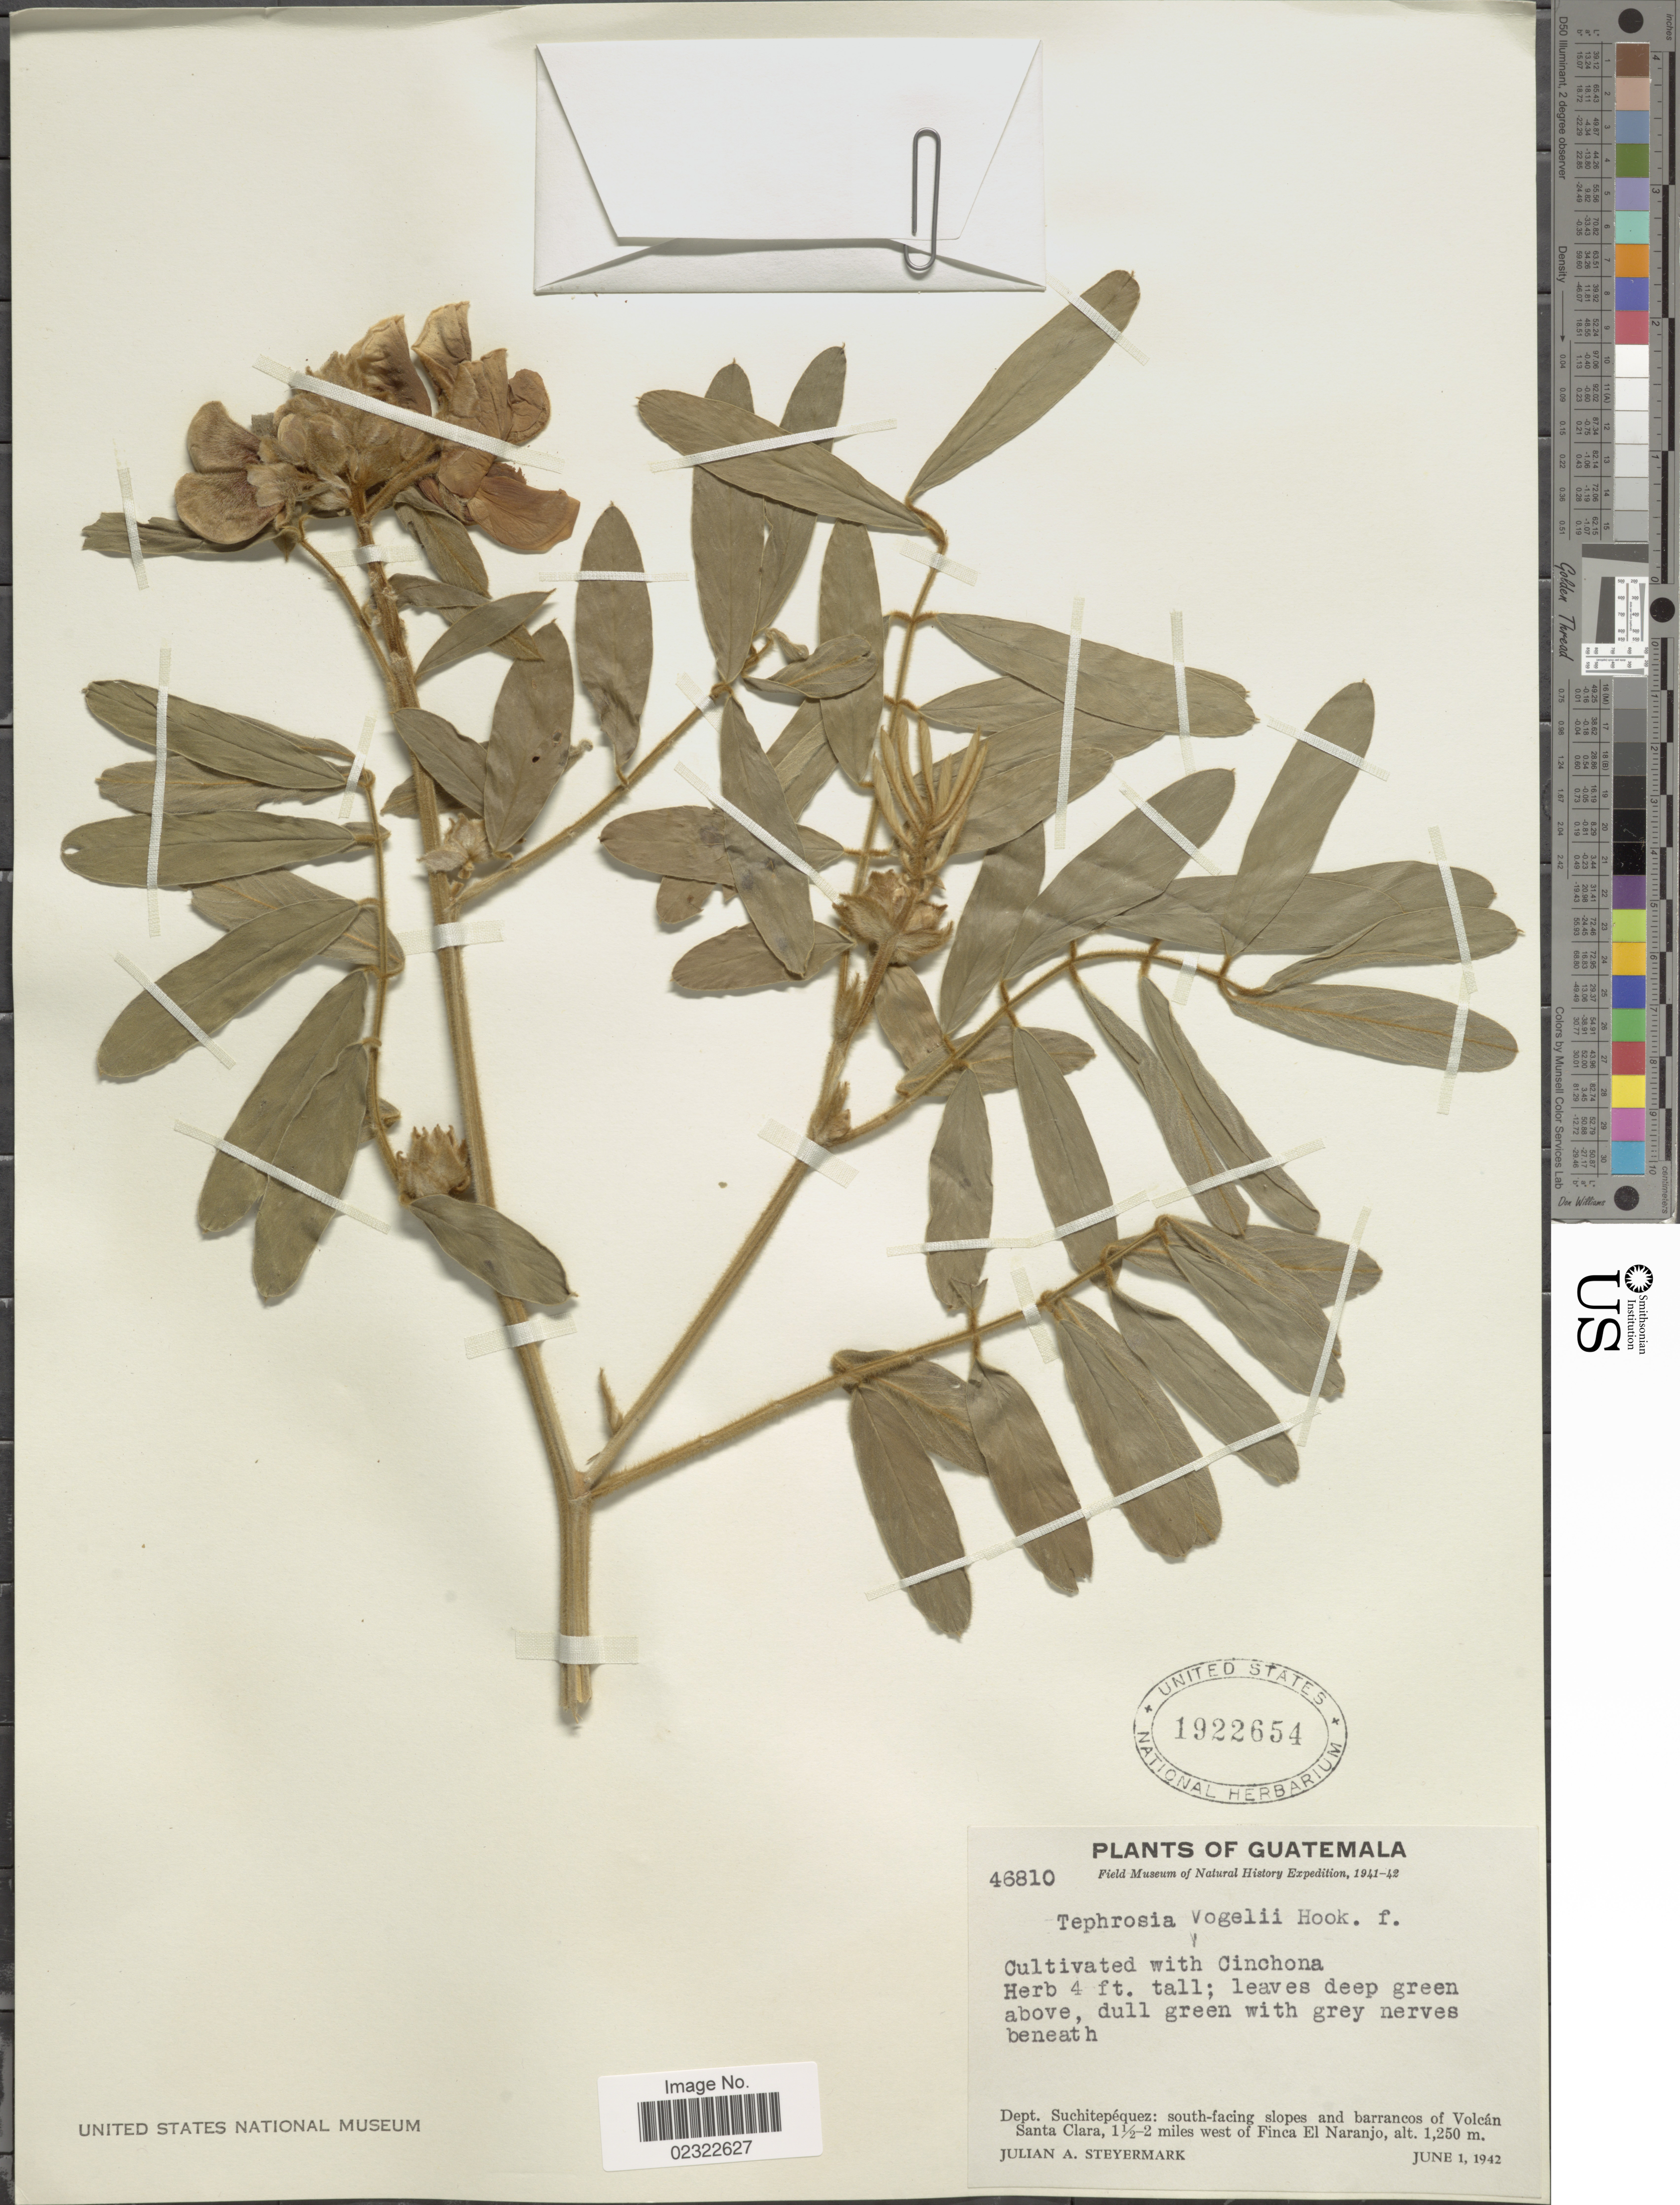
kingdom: Plantae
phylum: Tracheophyta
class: Magnoliopsida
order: Fabales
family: Fabaceae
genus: Tephrosia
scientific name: Tephrosia vogelii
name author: Hook. f.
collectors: J. Steyermark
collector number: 46810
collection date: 1942-06-01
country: Guatemala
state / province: Suchitepéquez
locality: South-facing slopes and barrancos of Volcan Santa Clara, 1½-2 miles west of Finca El Naranjo.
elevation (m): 1250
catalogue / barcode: US 1922654